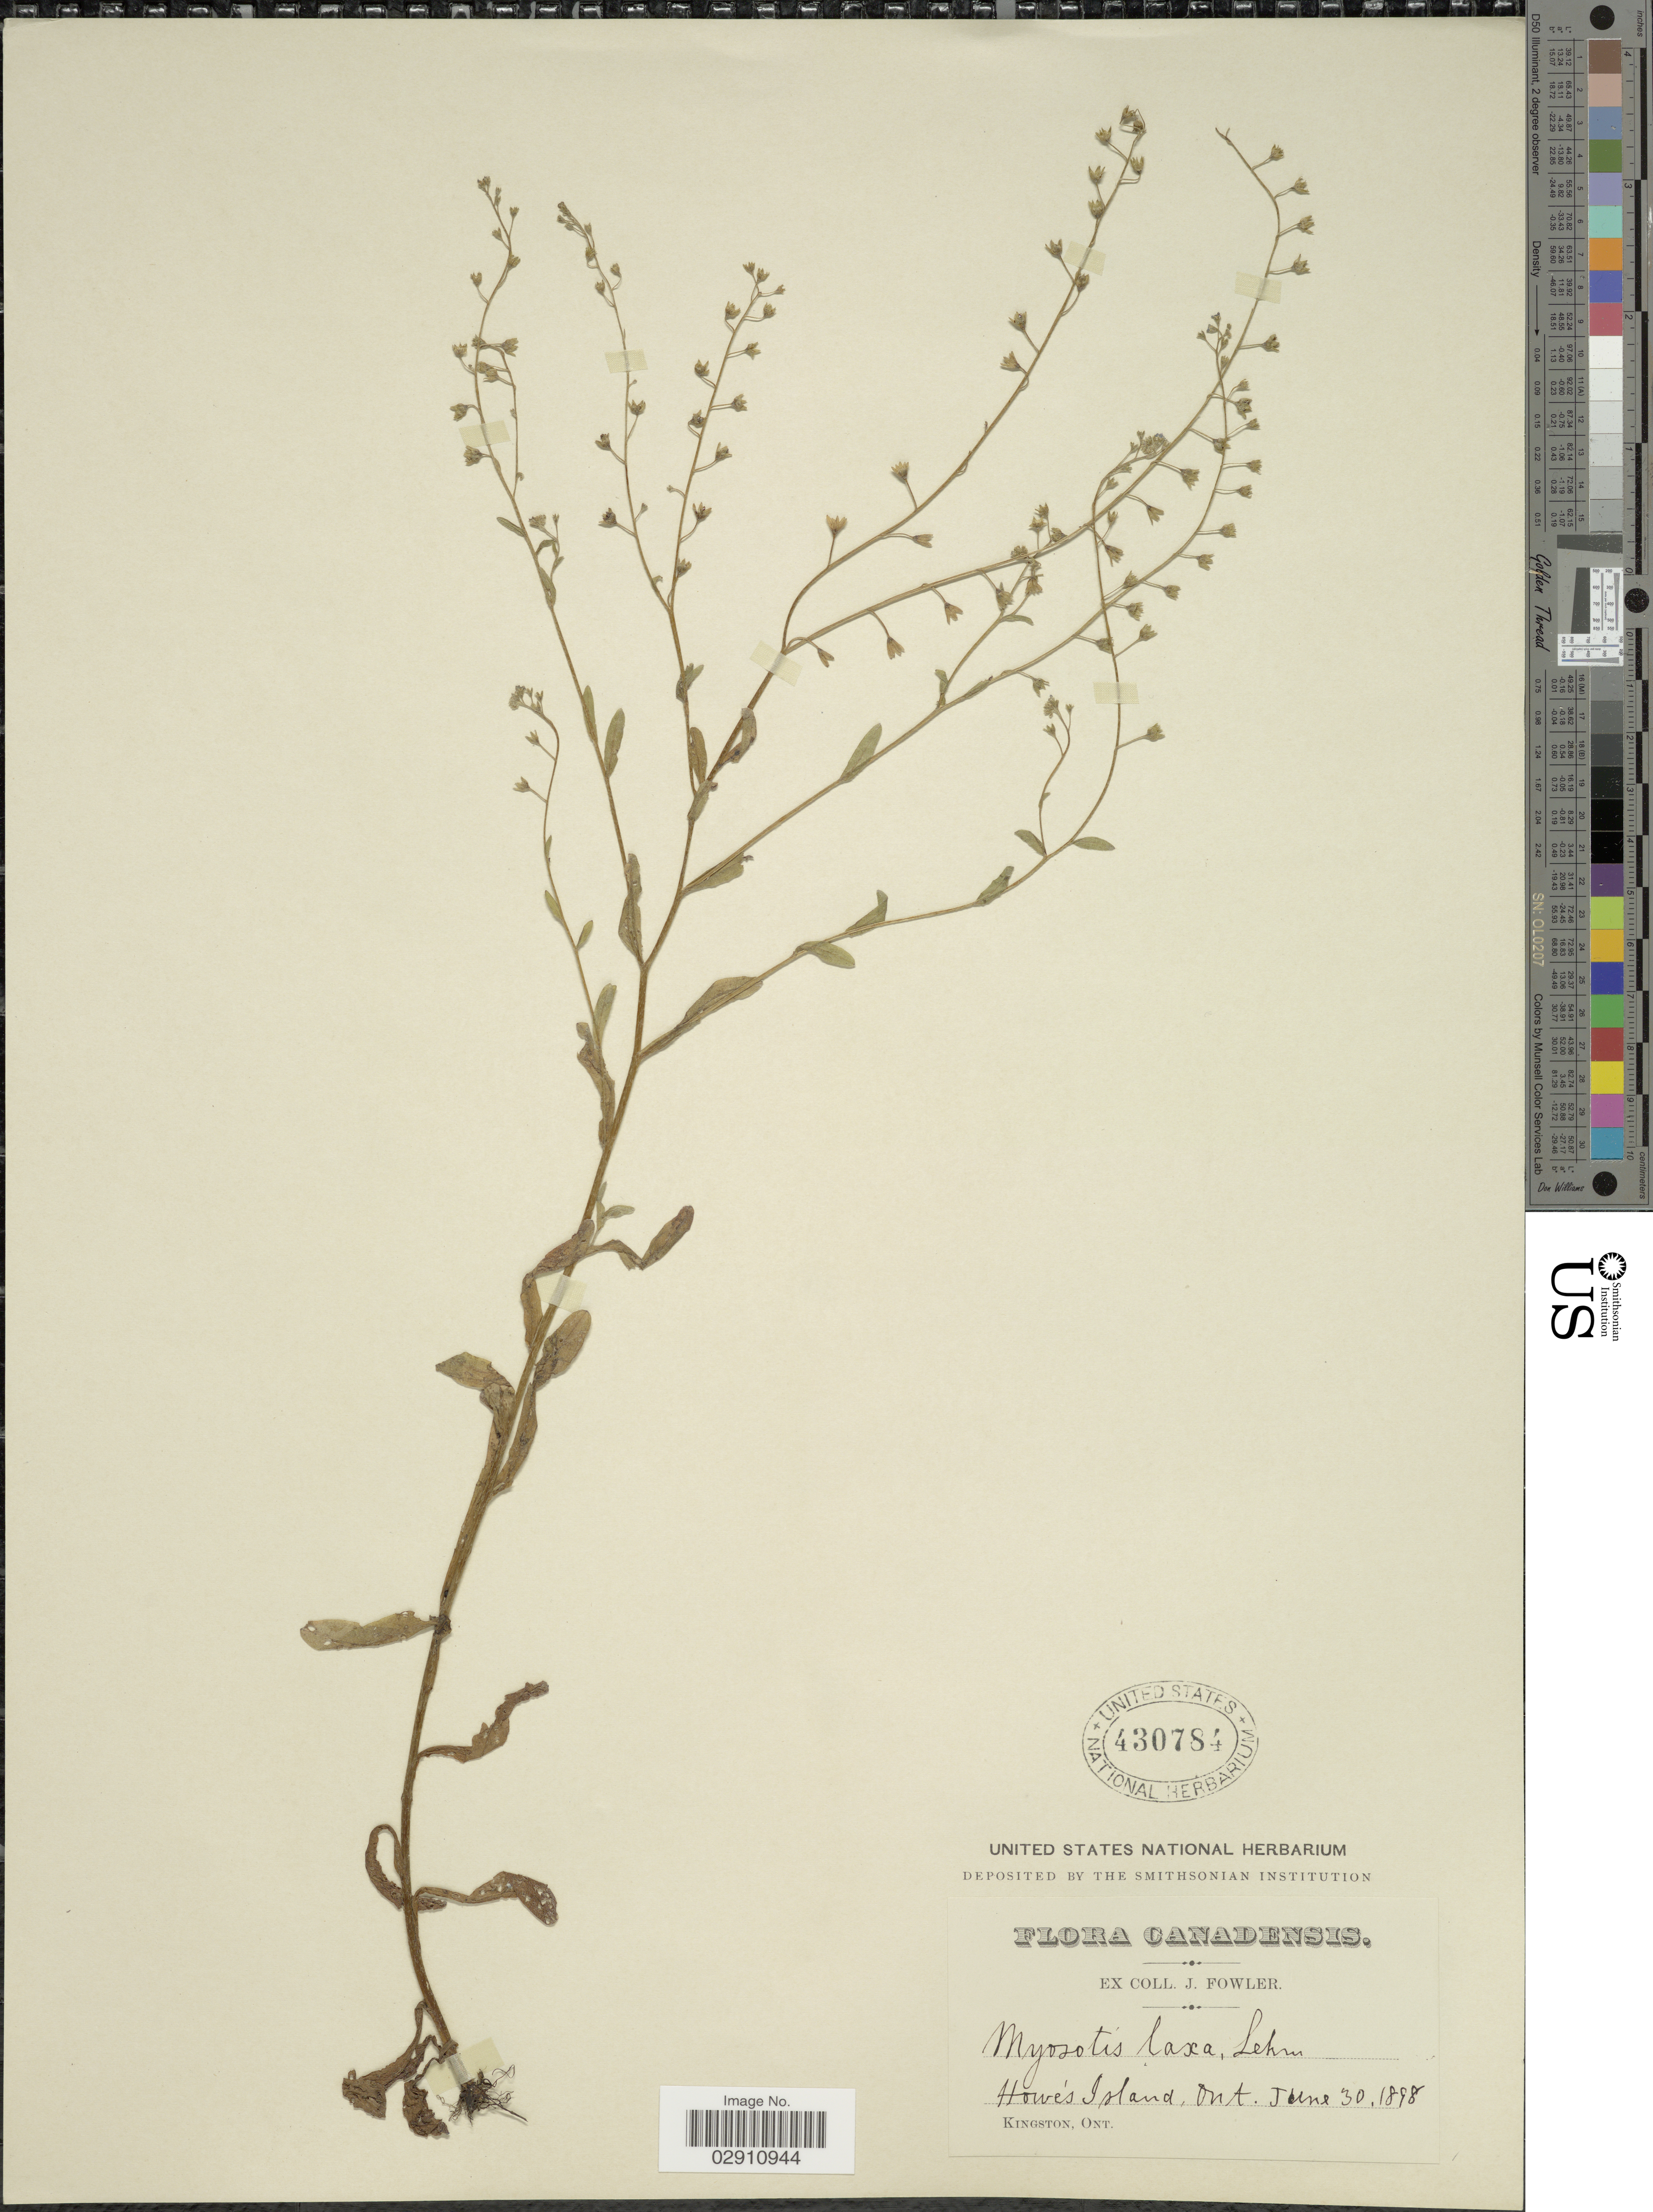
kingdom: Plantae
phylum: Tracheophyta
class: Magnoliopsida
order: Boraginales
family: Boraginaceae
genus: Myosotis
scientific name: Myosotis laxa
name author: F. Lehm.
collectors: J. Fowler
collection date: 1898-06-30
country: Canada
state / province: Ontario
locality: Howés Island.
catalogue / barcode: US 430784